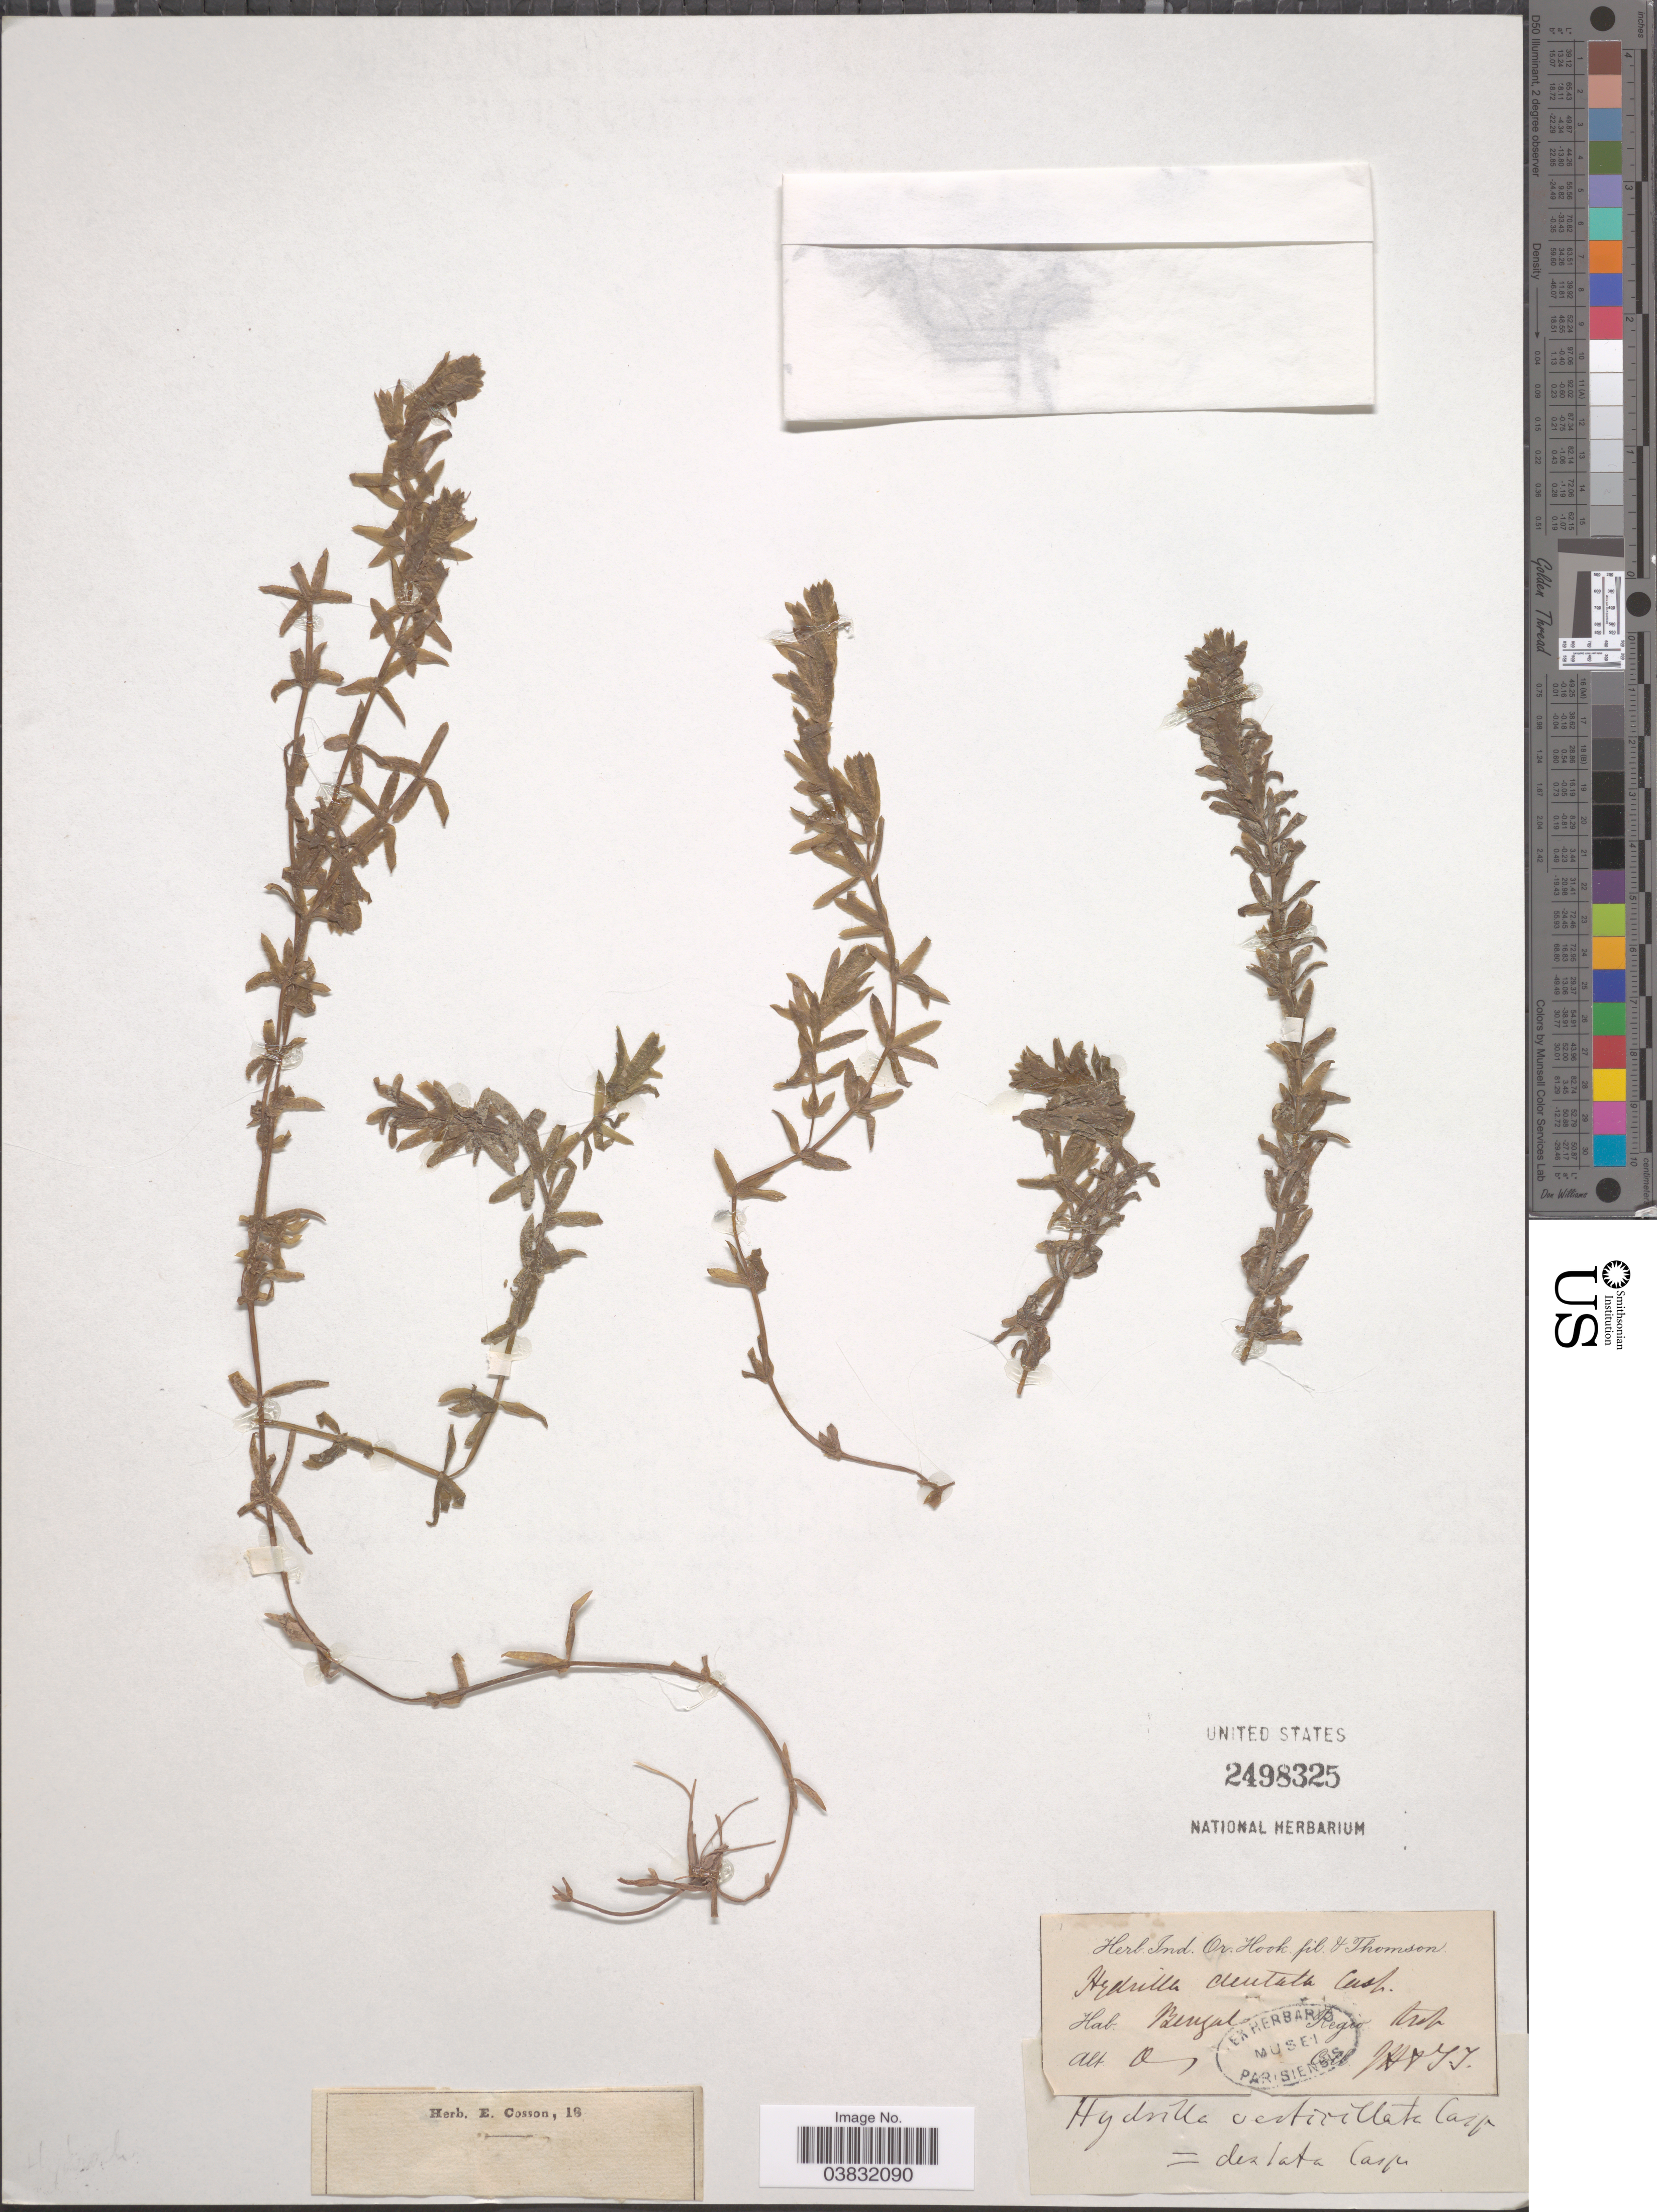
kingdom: Plantae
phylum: Tracheophyta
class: Liliopsida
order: Alismatales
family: Hydrocharitaceae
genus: Hydrilla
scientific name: Hydrilla verticillata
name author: (L. f.) Royle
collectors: ex herb. Ind Or Hook fil & Thomson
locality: Bengal. Regio trop.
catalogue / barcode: US 2498325